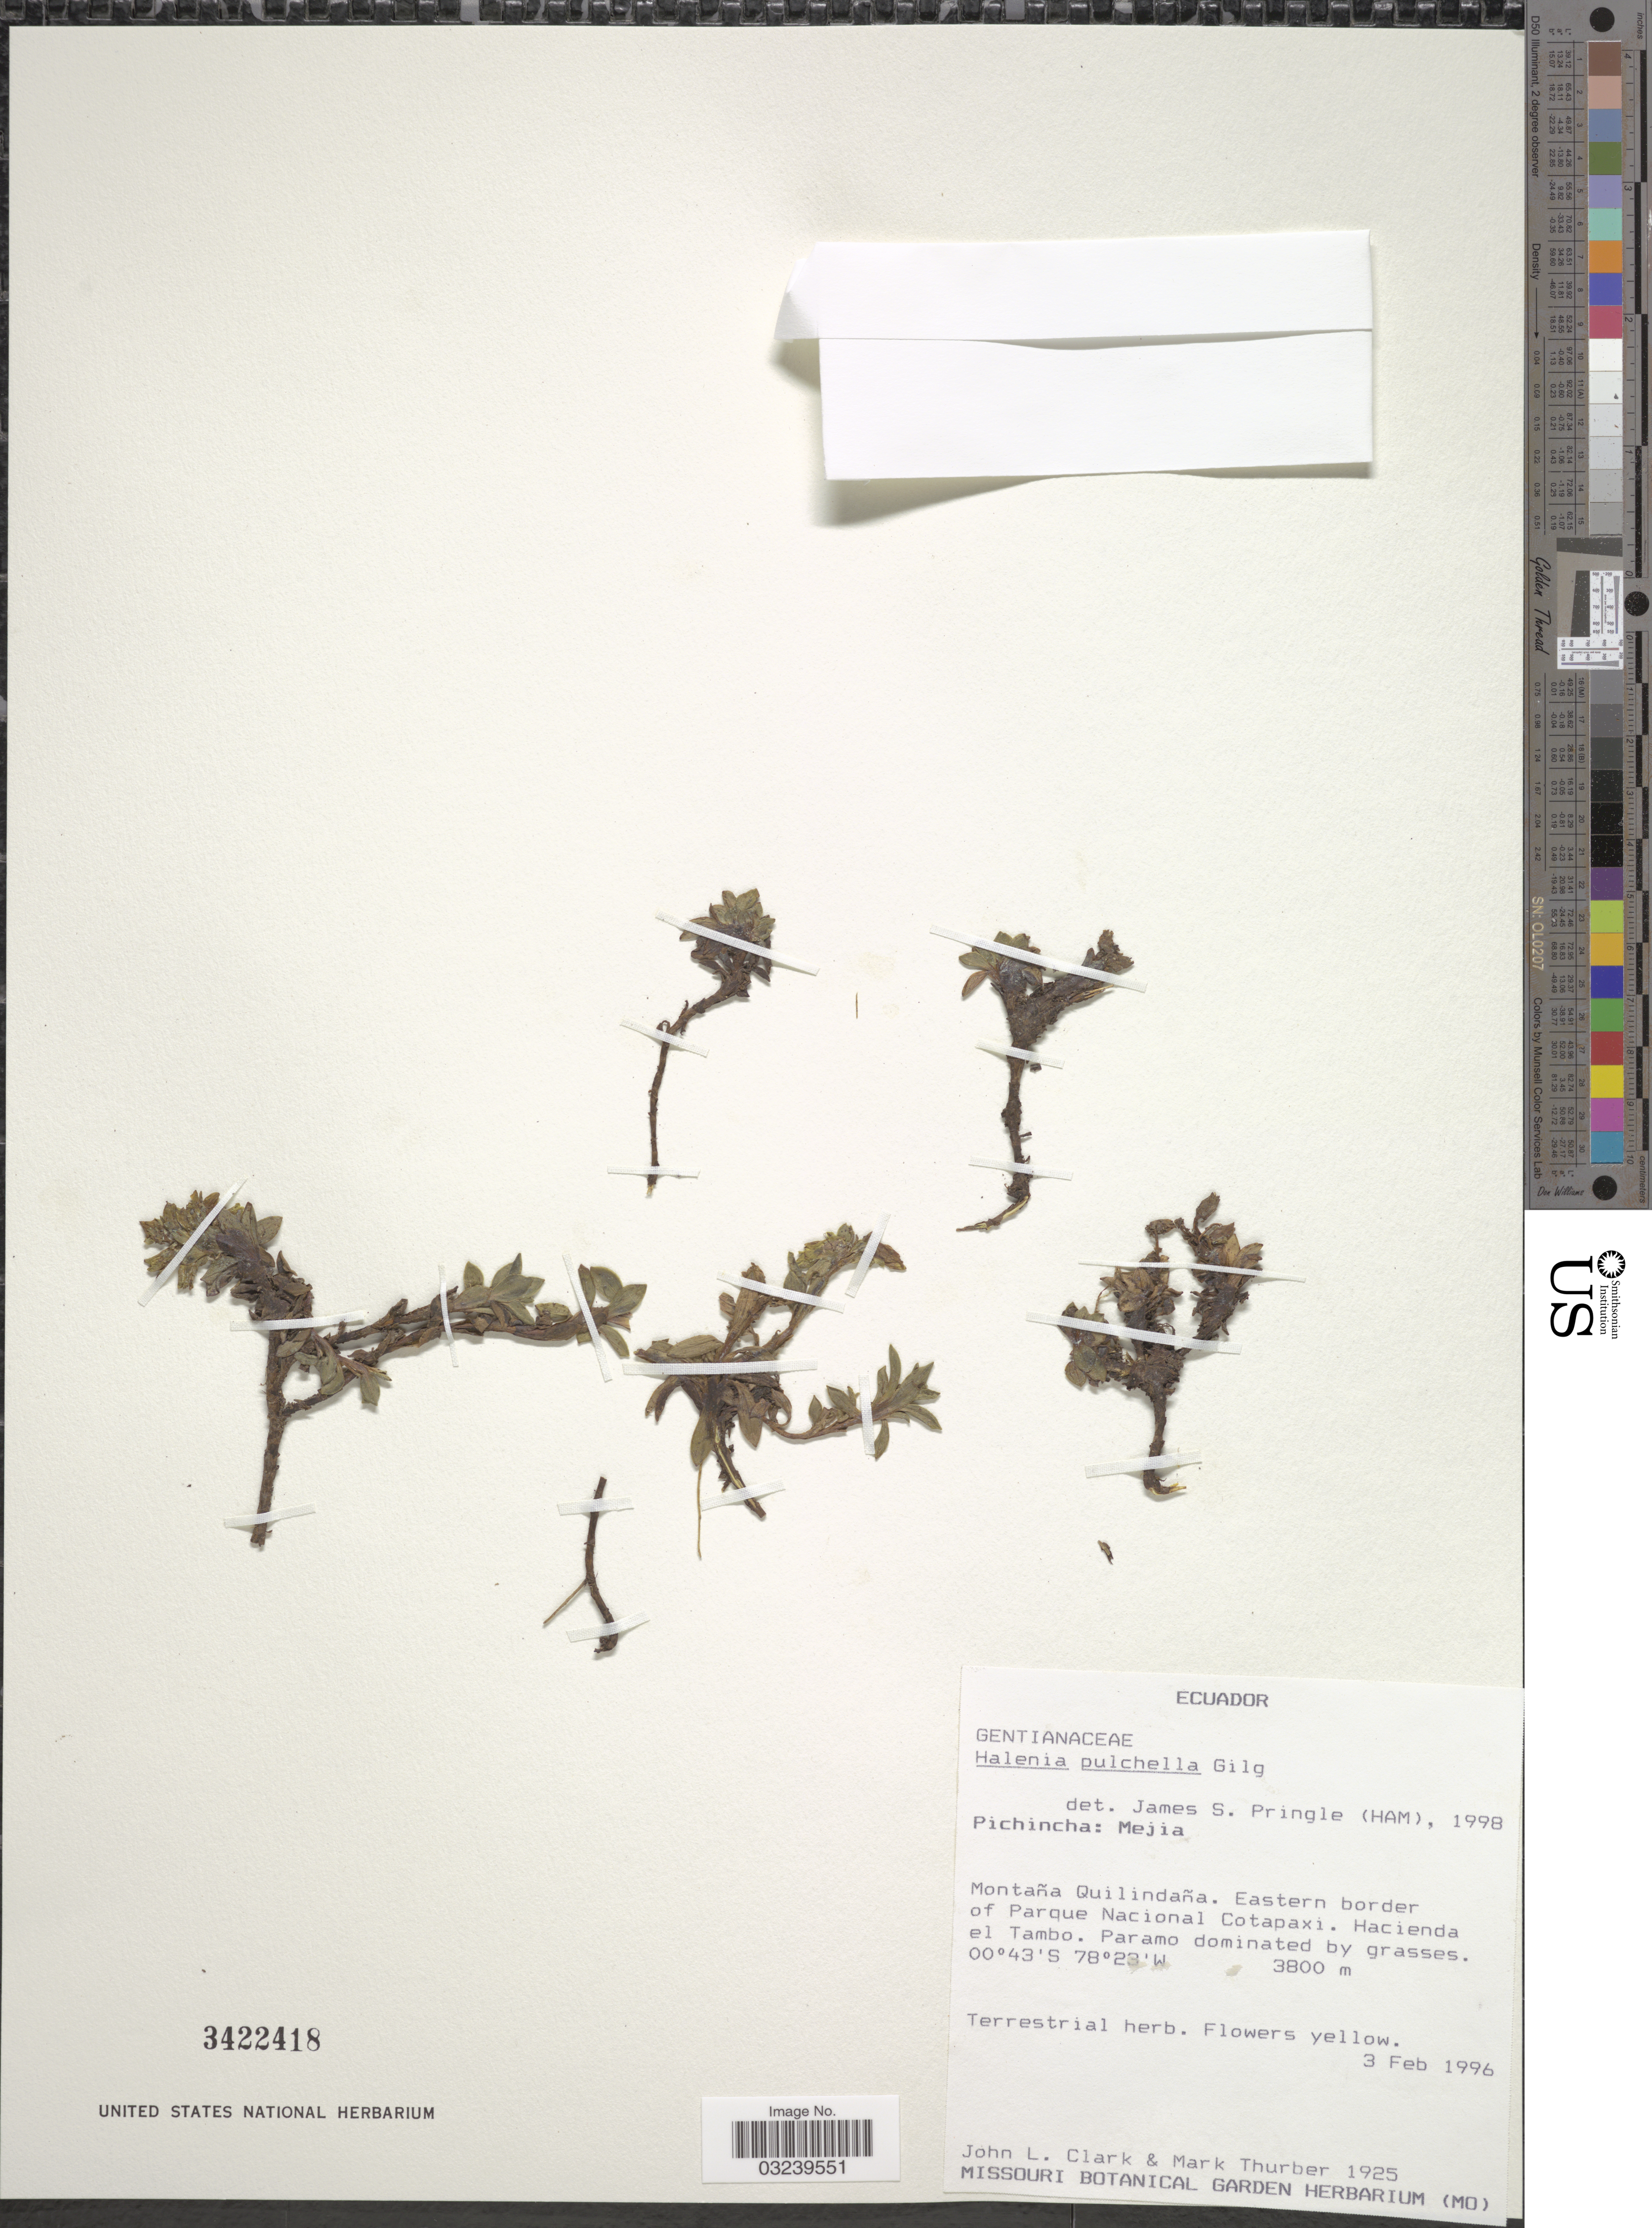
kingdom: Plantae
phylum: Tracheophyta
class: Magnoliopsida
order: Gentianales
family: Gentianaceae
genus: Halenia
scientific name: Halenia pulchella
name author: Gilg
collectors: J. L. Clark & M. Thurber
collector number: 1925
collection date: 1996-02-03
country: Ecuador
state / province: Pichincha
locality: Mejia, Montaña Quilindaña, Eastern border of Parque Nacional Cotapaxi, Hacienda el Tambo.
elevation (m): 3800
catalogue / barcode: US 3422418